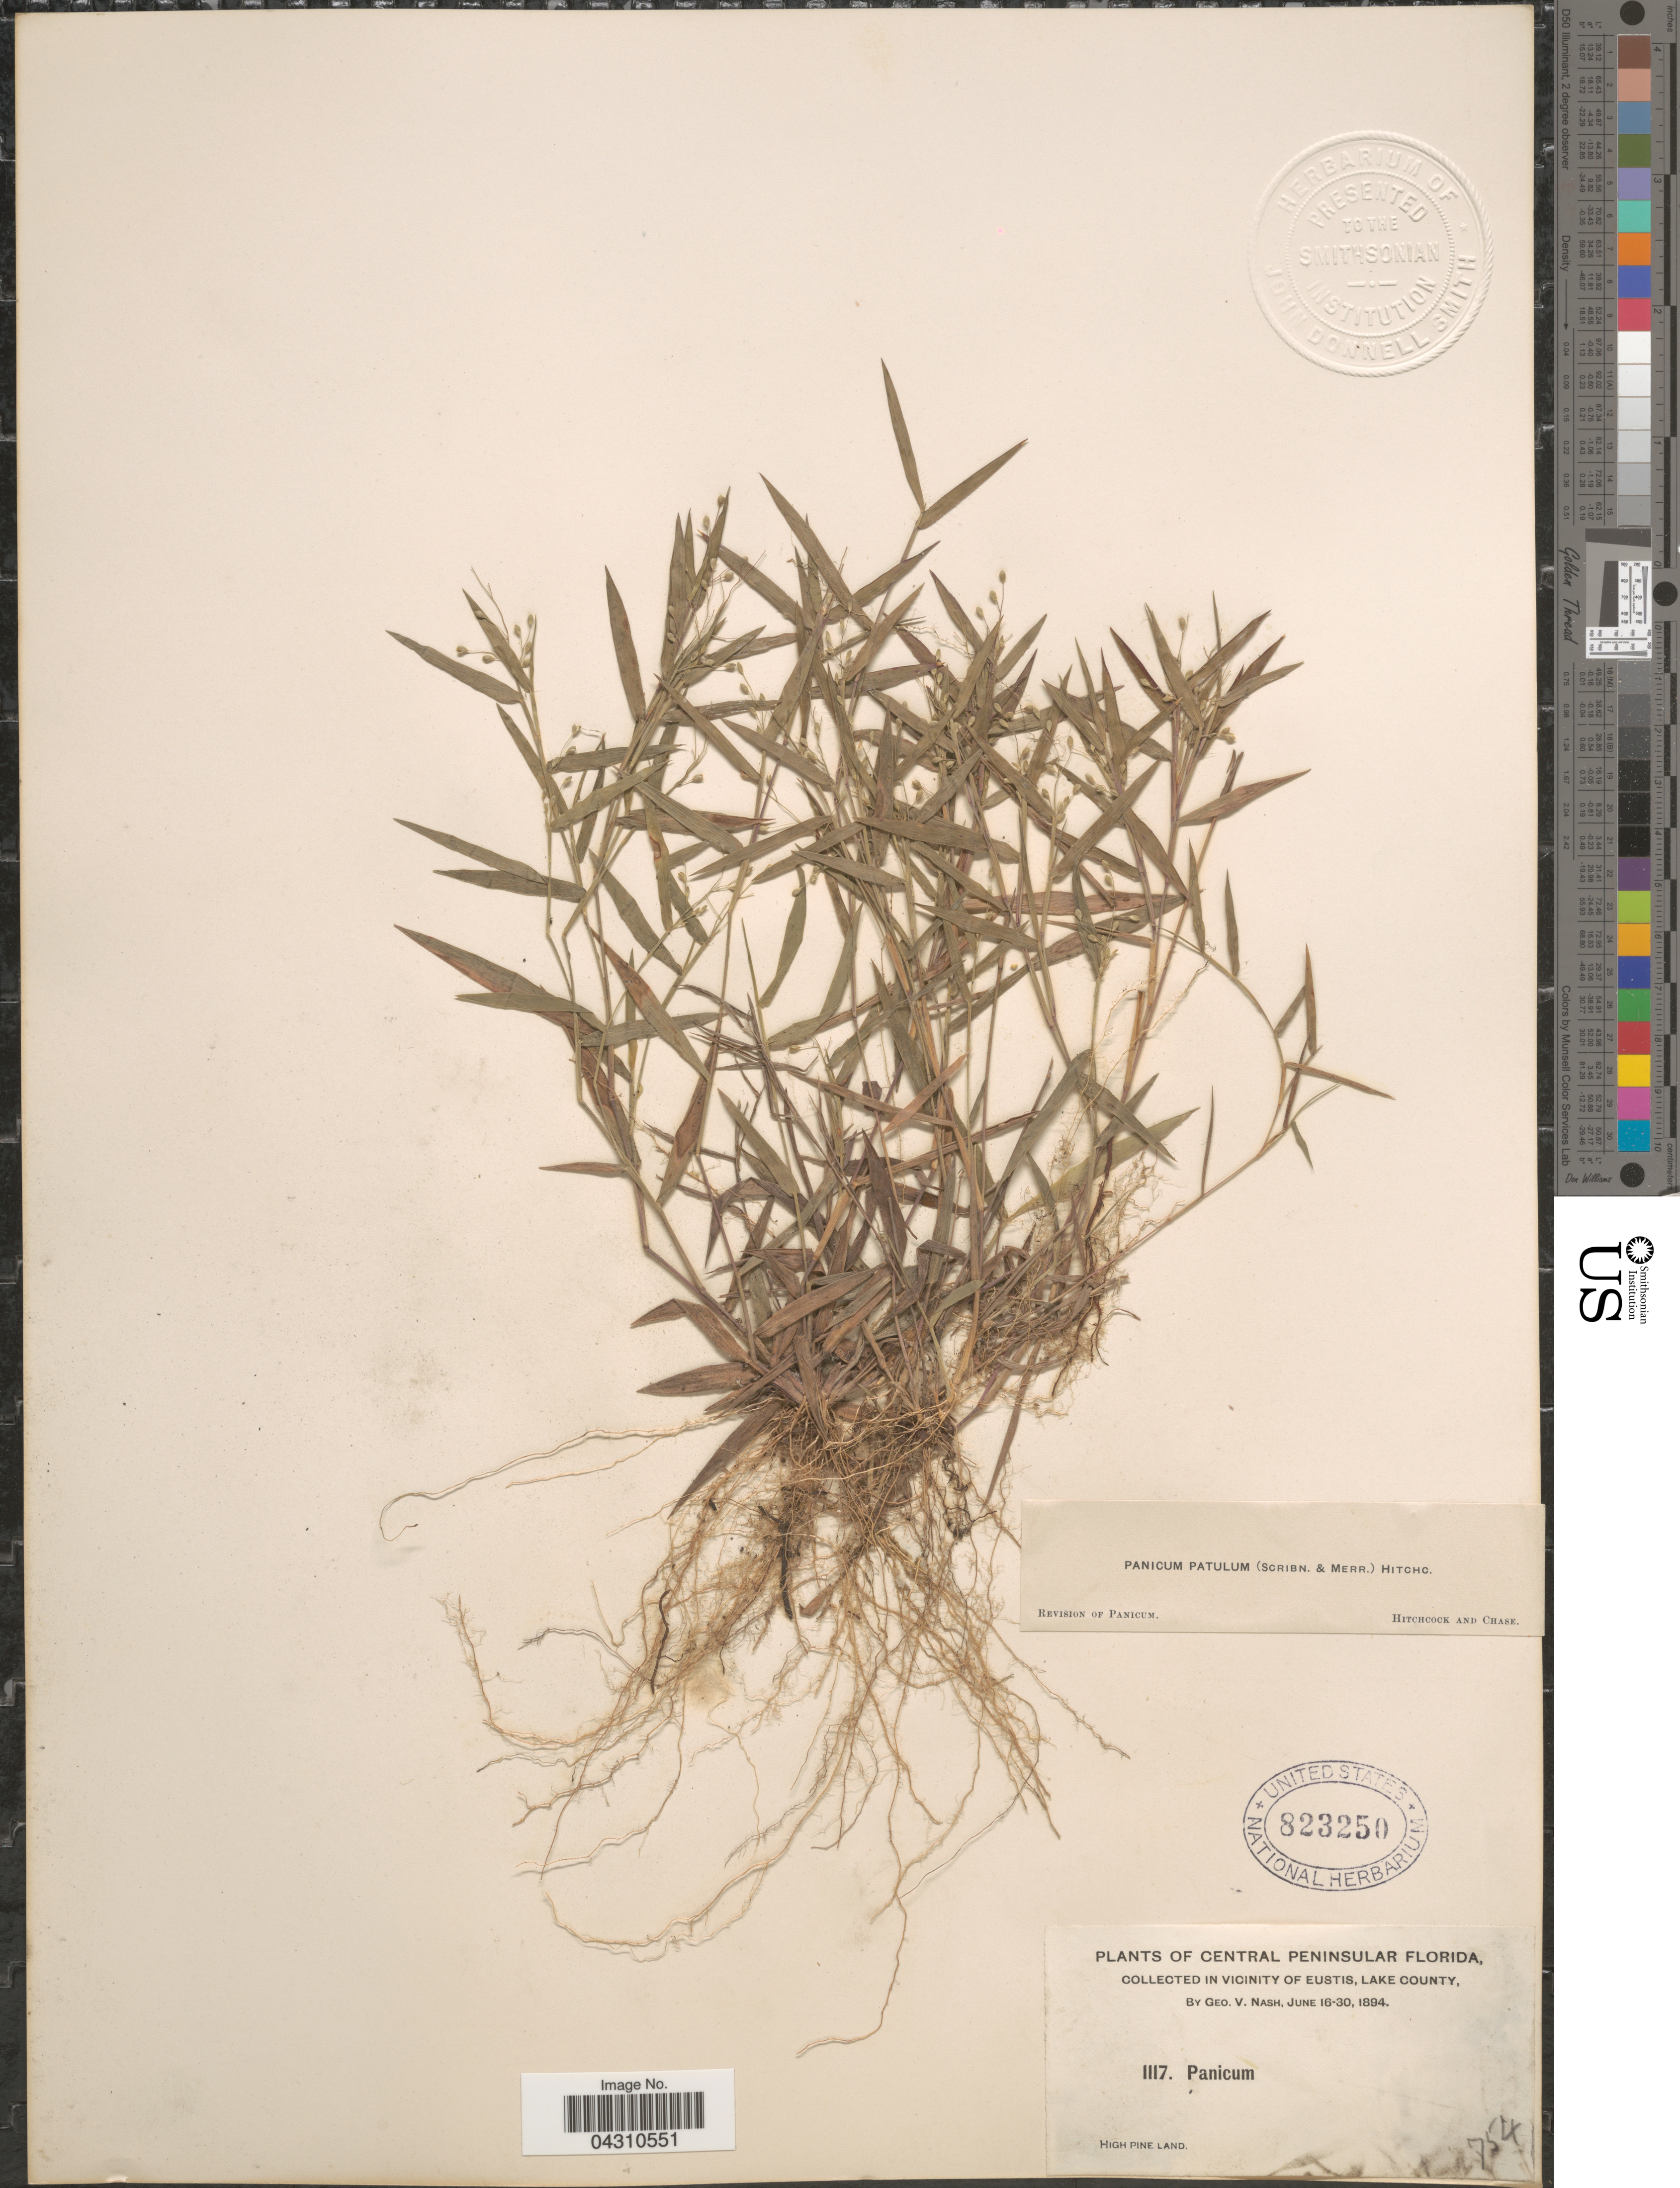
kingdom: Plantae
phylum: Tracheophyta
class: Liliopsida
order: Poales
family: Poaceae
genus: Dichanthelium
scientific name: Dichanthelium portoricense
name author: (Desv. ex Ham.) B.F. Hansen & Wunderlin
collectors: G. V. Nash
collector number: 1117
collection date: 1894-06-16/1894-06-30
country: United States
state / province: Florida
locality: Central Peninsular Florida. In Vicinity of Eustis, Lake County. High Pine Land.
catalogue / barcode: US 823250